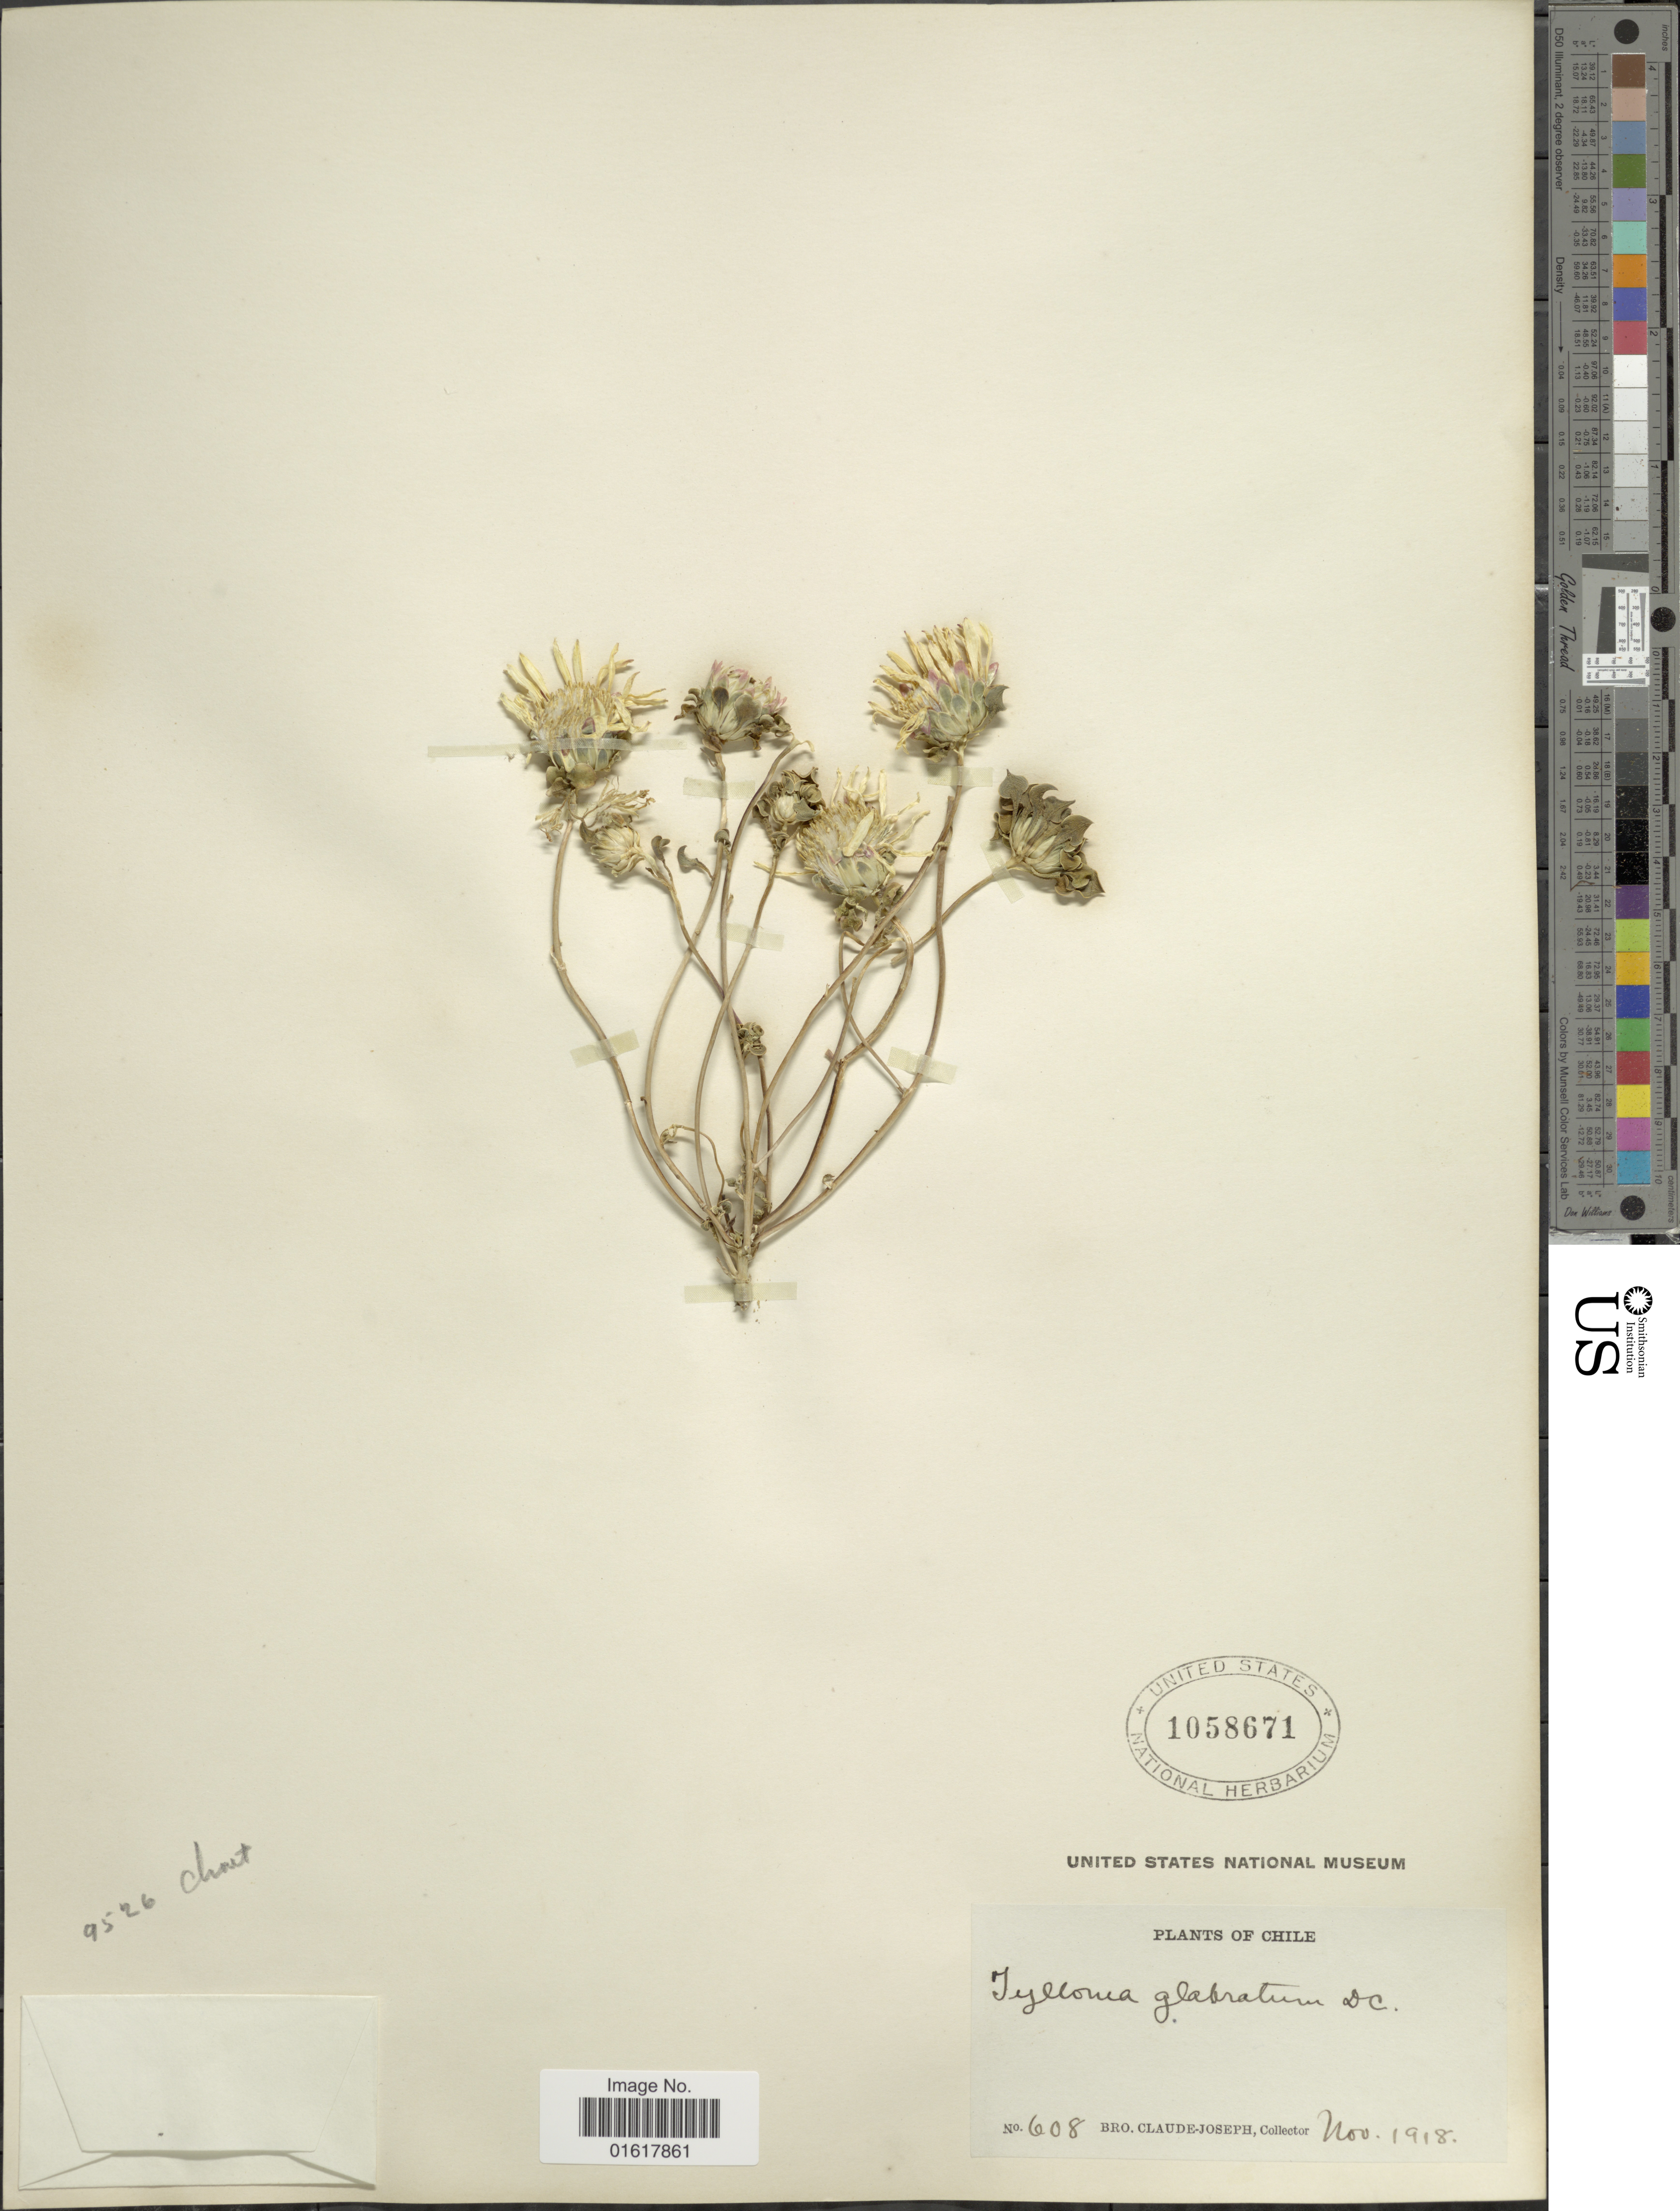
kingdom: Plantae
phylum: Tracheophyta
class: Magnoliopsida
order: Asterales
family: Asteraceae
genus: Chaetanthera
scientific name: Chaetanthera glabrata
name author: (DC.) F. Meigen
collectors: Bro. Claude-Joseph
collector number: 608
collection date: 1918-11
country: Chile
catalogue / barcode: US 1058671